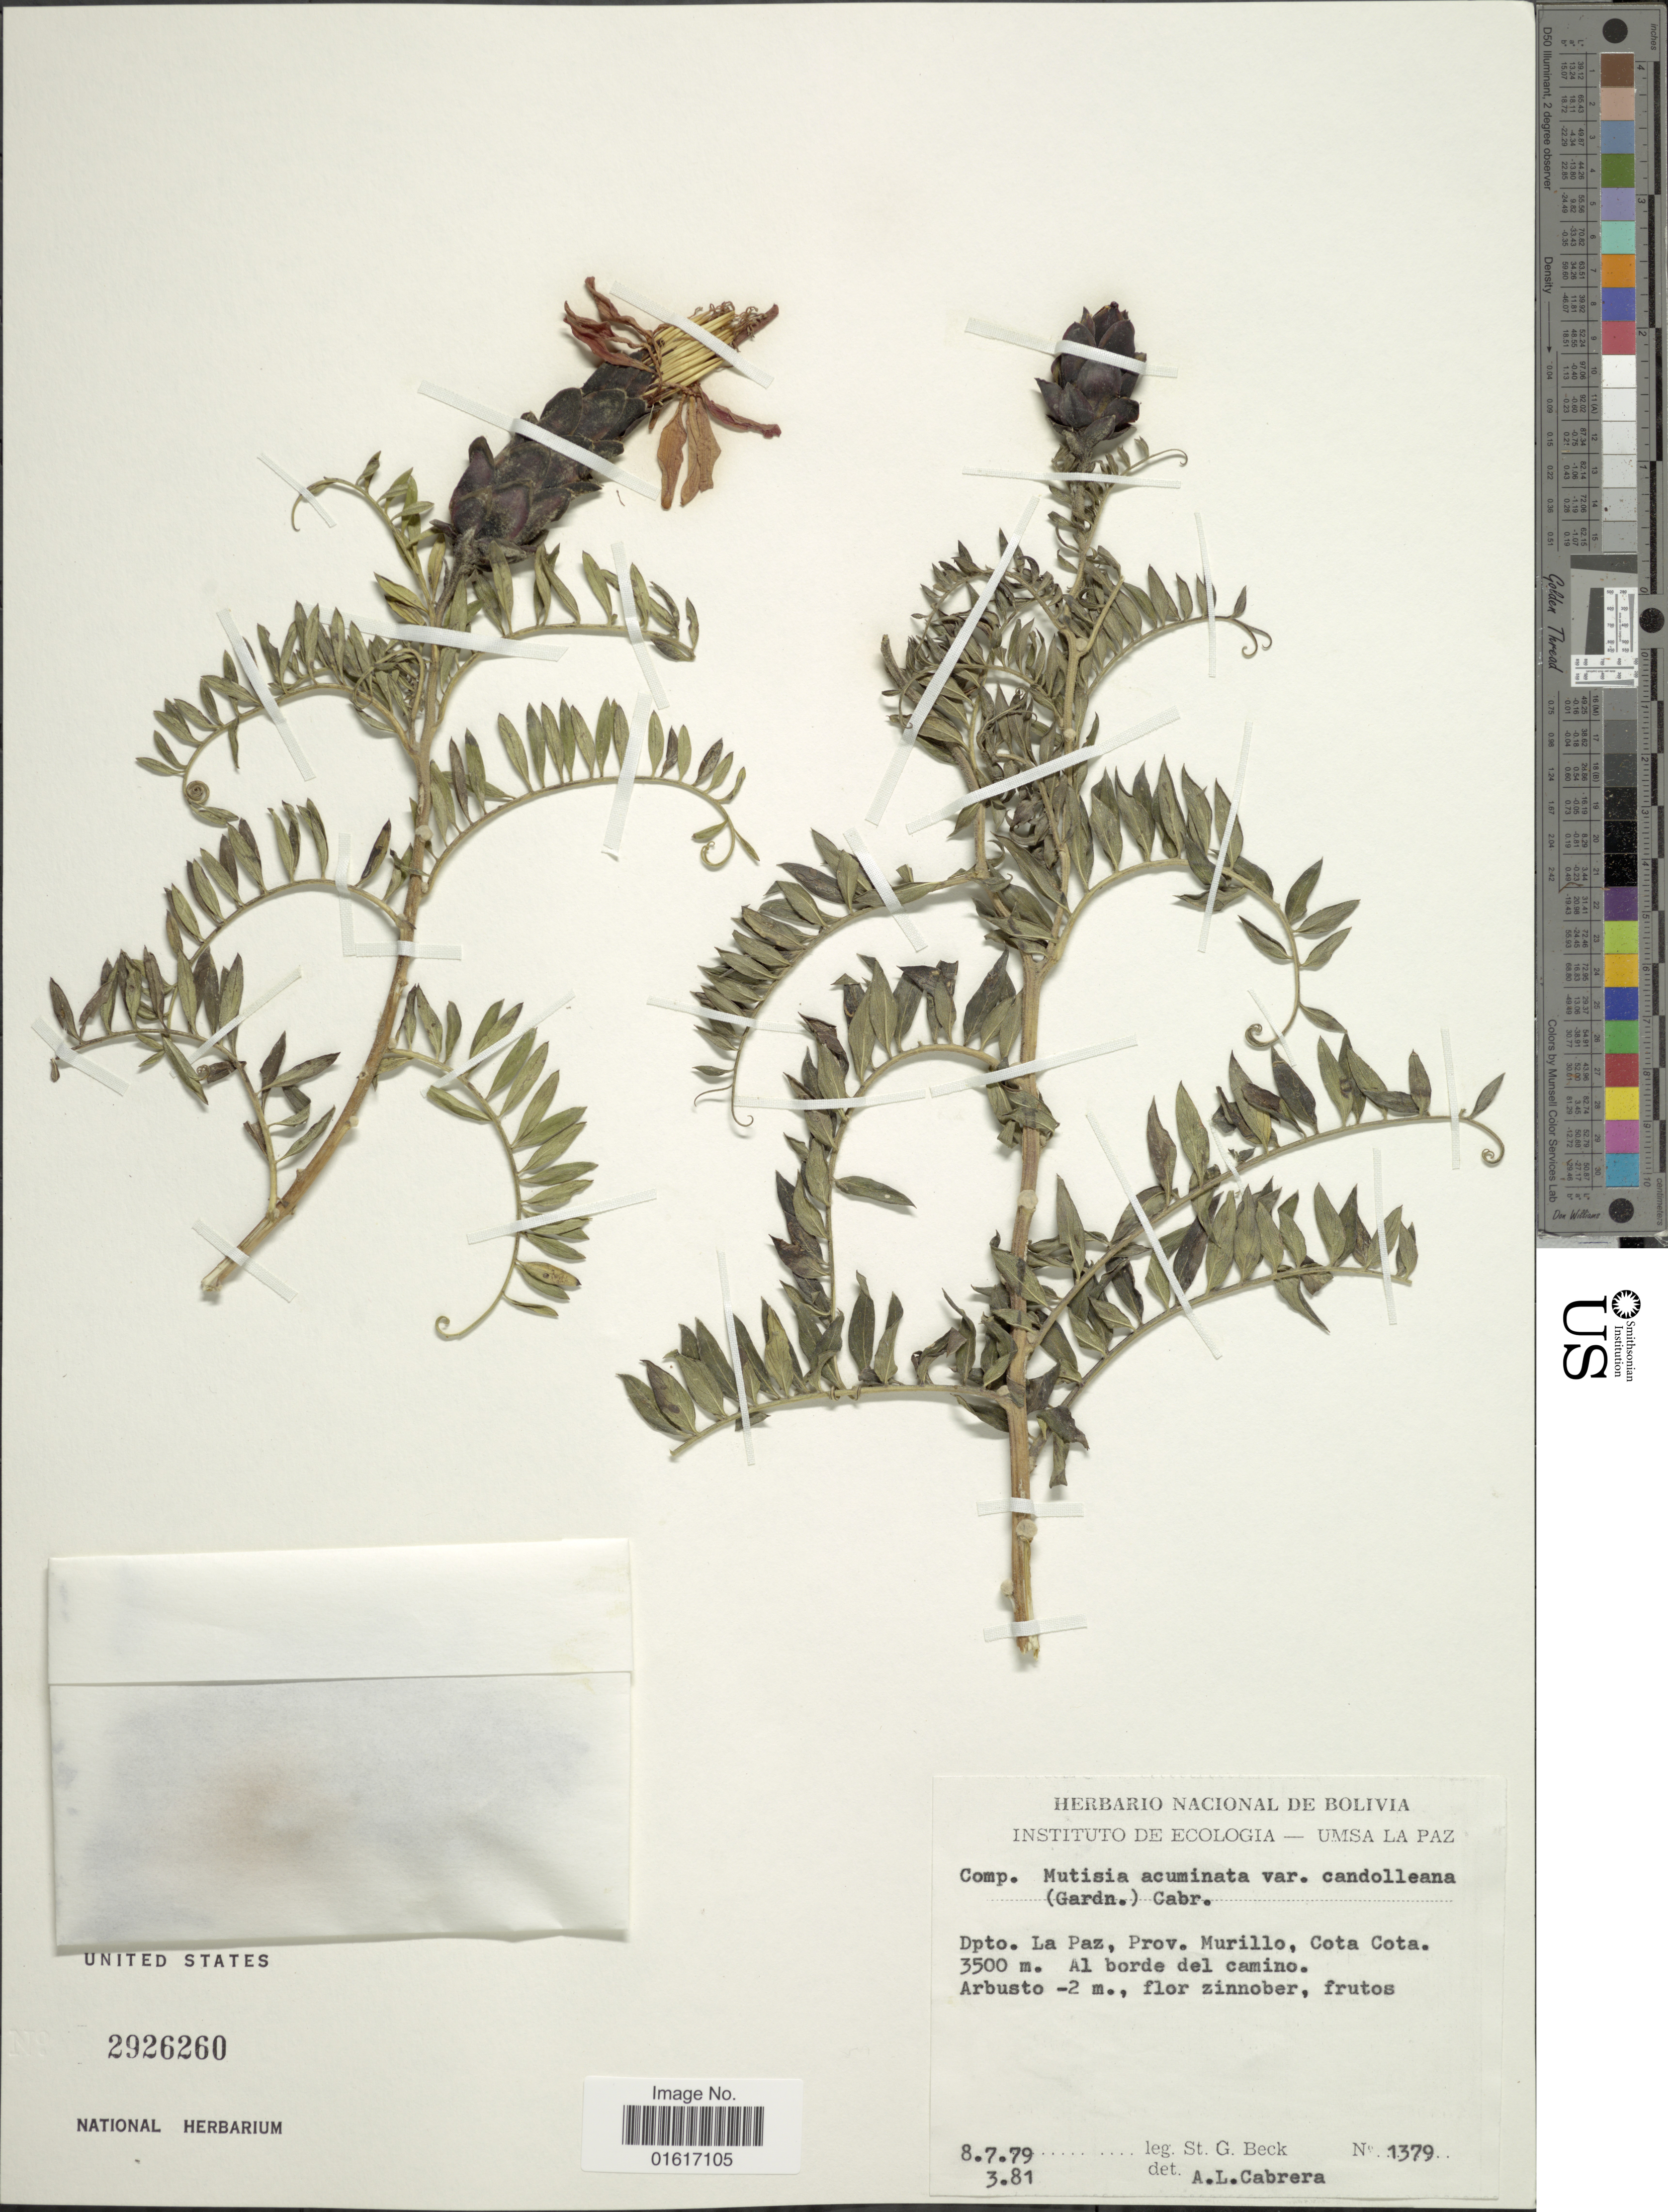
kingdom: Plantae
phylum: Tracheophyta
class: Magnoliopsida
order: Asterales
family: Asteraceae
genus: Mutisia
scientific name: Mutisia acuminata var. candolleana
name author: (Fielding & Gardner) Cabrera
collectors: S. G. Beck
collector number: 1379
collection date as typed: Transcribed d/m/y: 8/7/79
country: Bolivia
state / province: La Paz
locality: Prov. Murillo, Cota Cota. Al borde del camino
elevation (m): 3500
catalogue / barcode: US 2926260